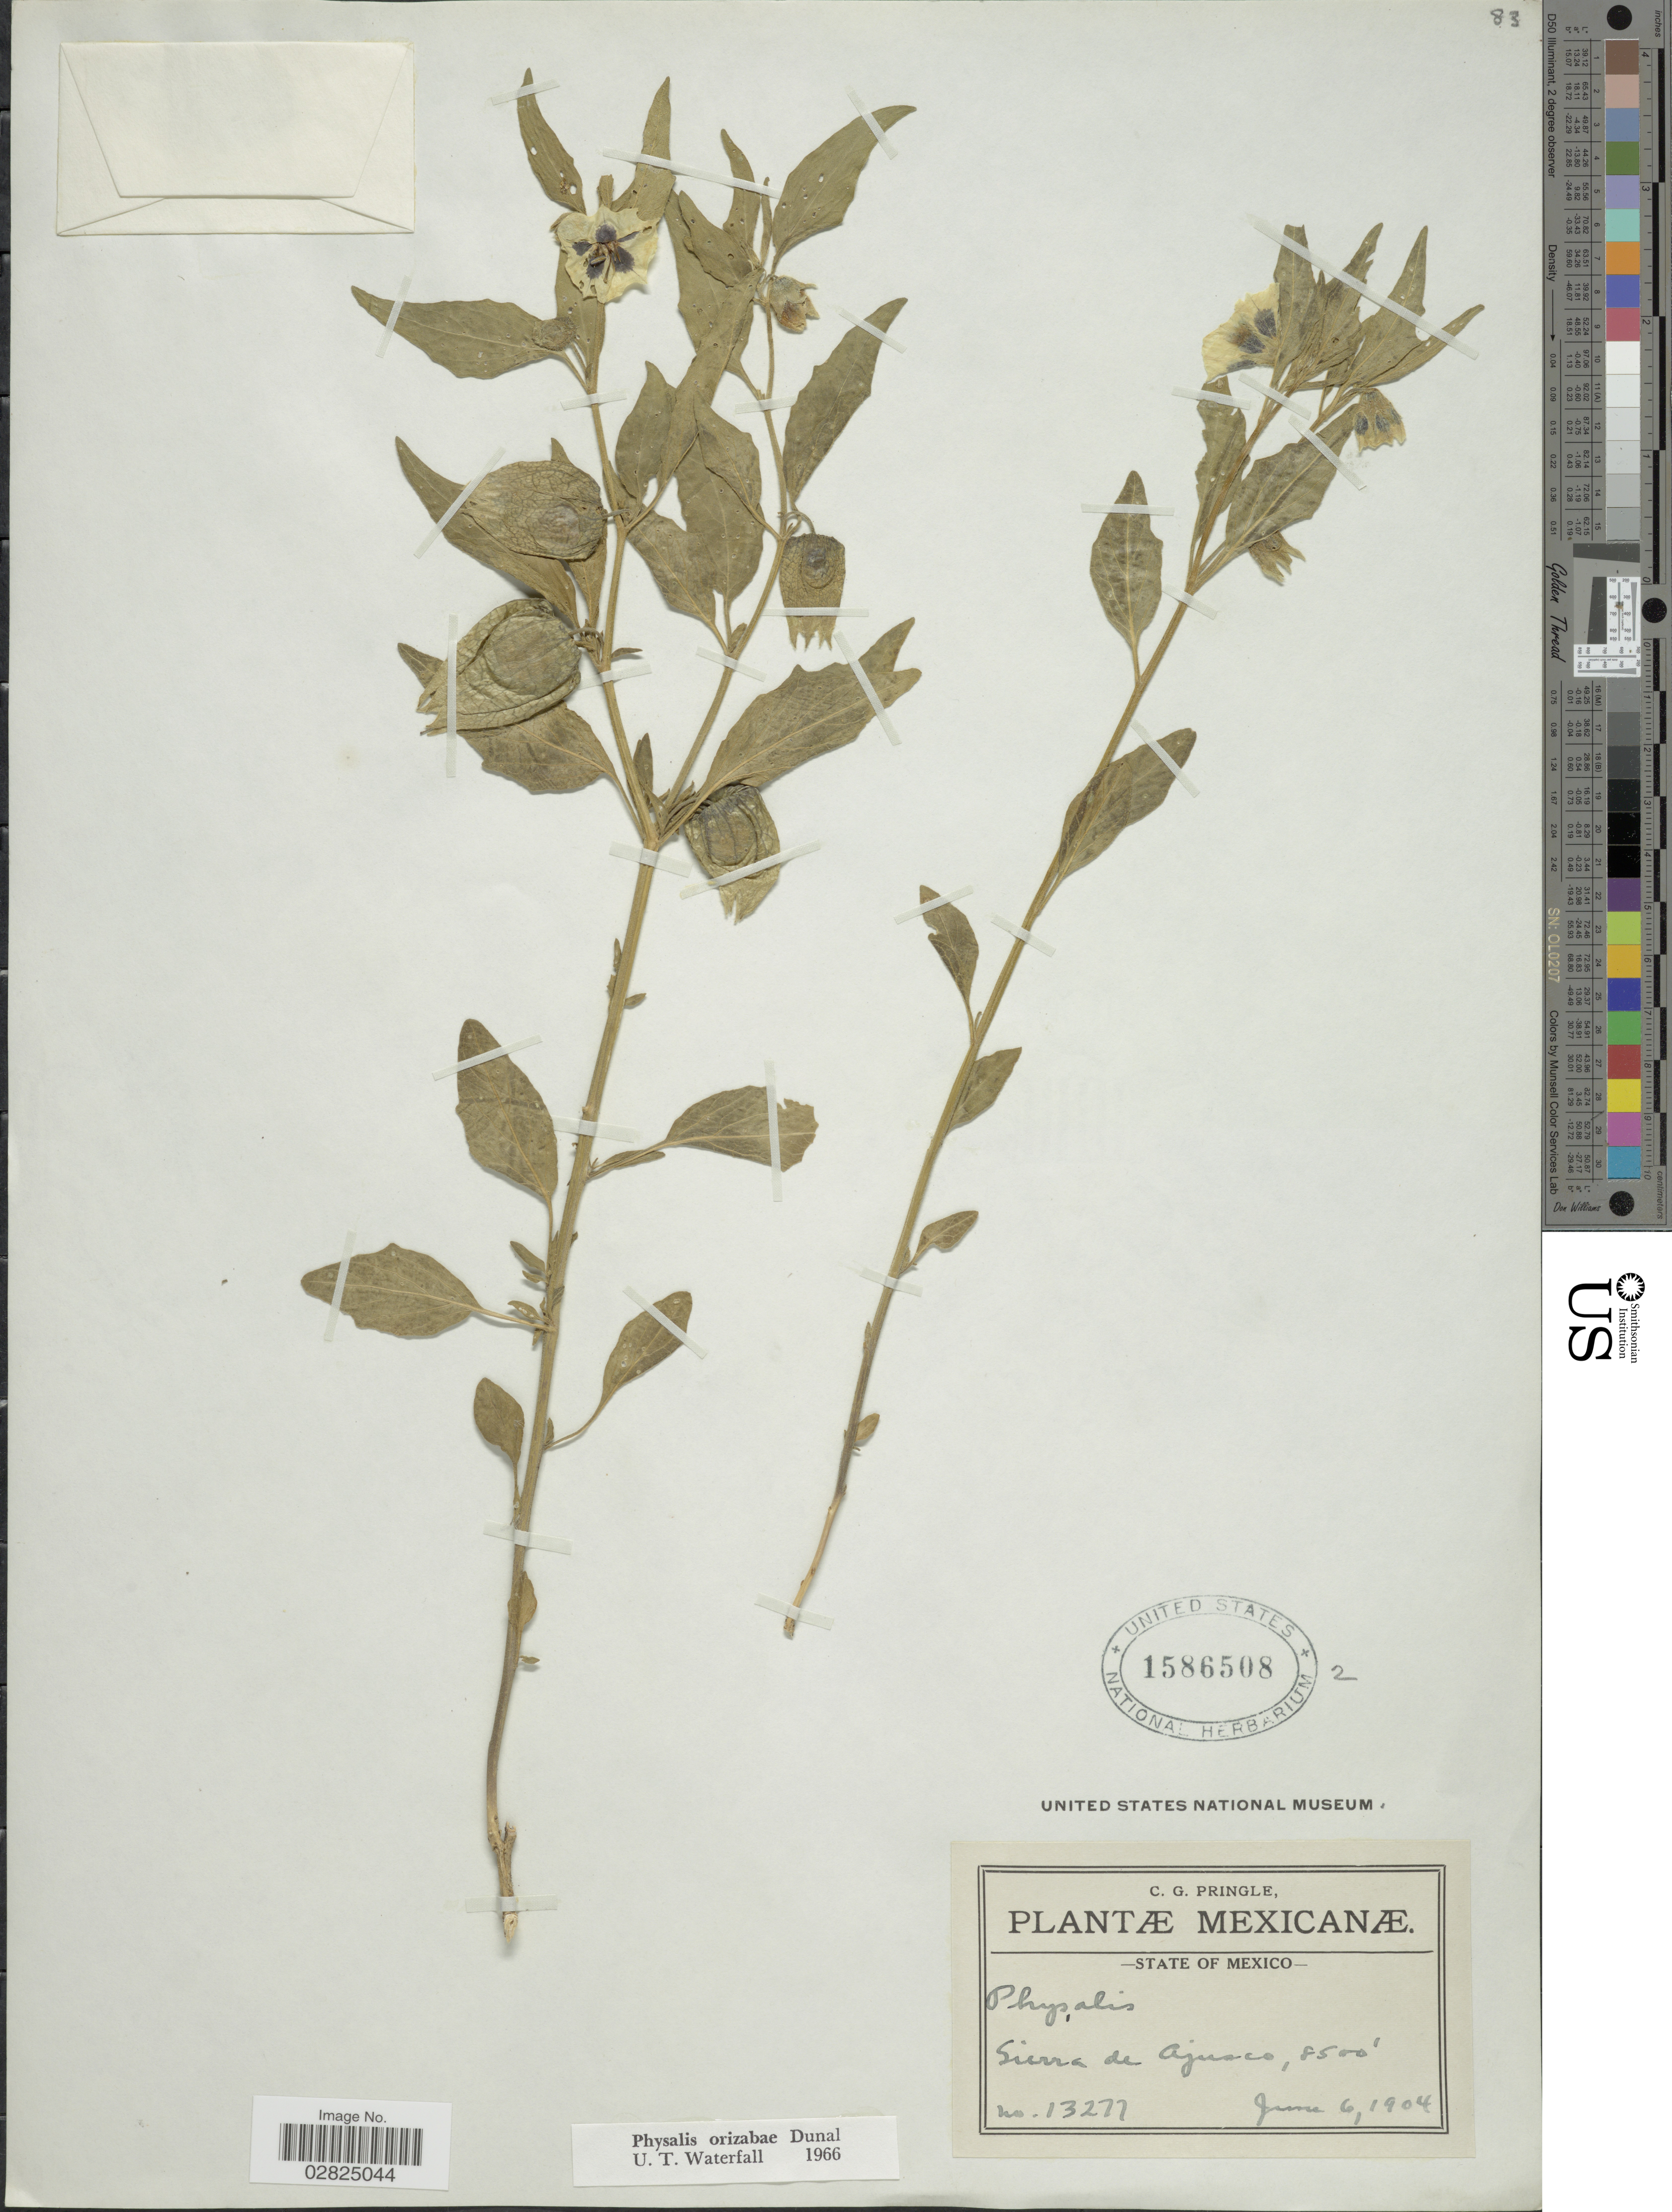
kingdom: Plantae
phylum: Tracheophyta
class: Magnoliopsida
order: Solanales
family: Solanaceae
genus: Physalis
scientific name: Physalis orizabae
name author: Dunal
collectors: C. G. Pringle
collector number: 13277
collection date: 1904-06-06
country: Mexico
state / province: México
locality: Sierra de Ajusco.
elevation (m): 2591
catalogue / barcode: US 1586508